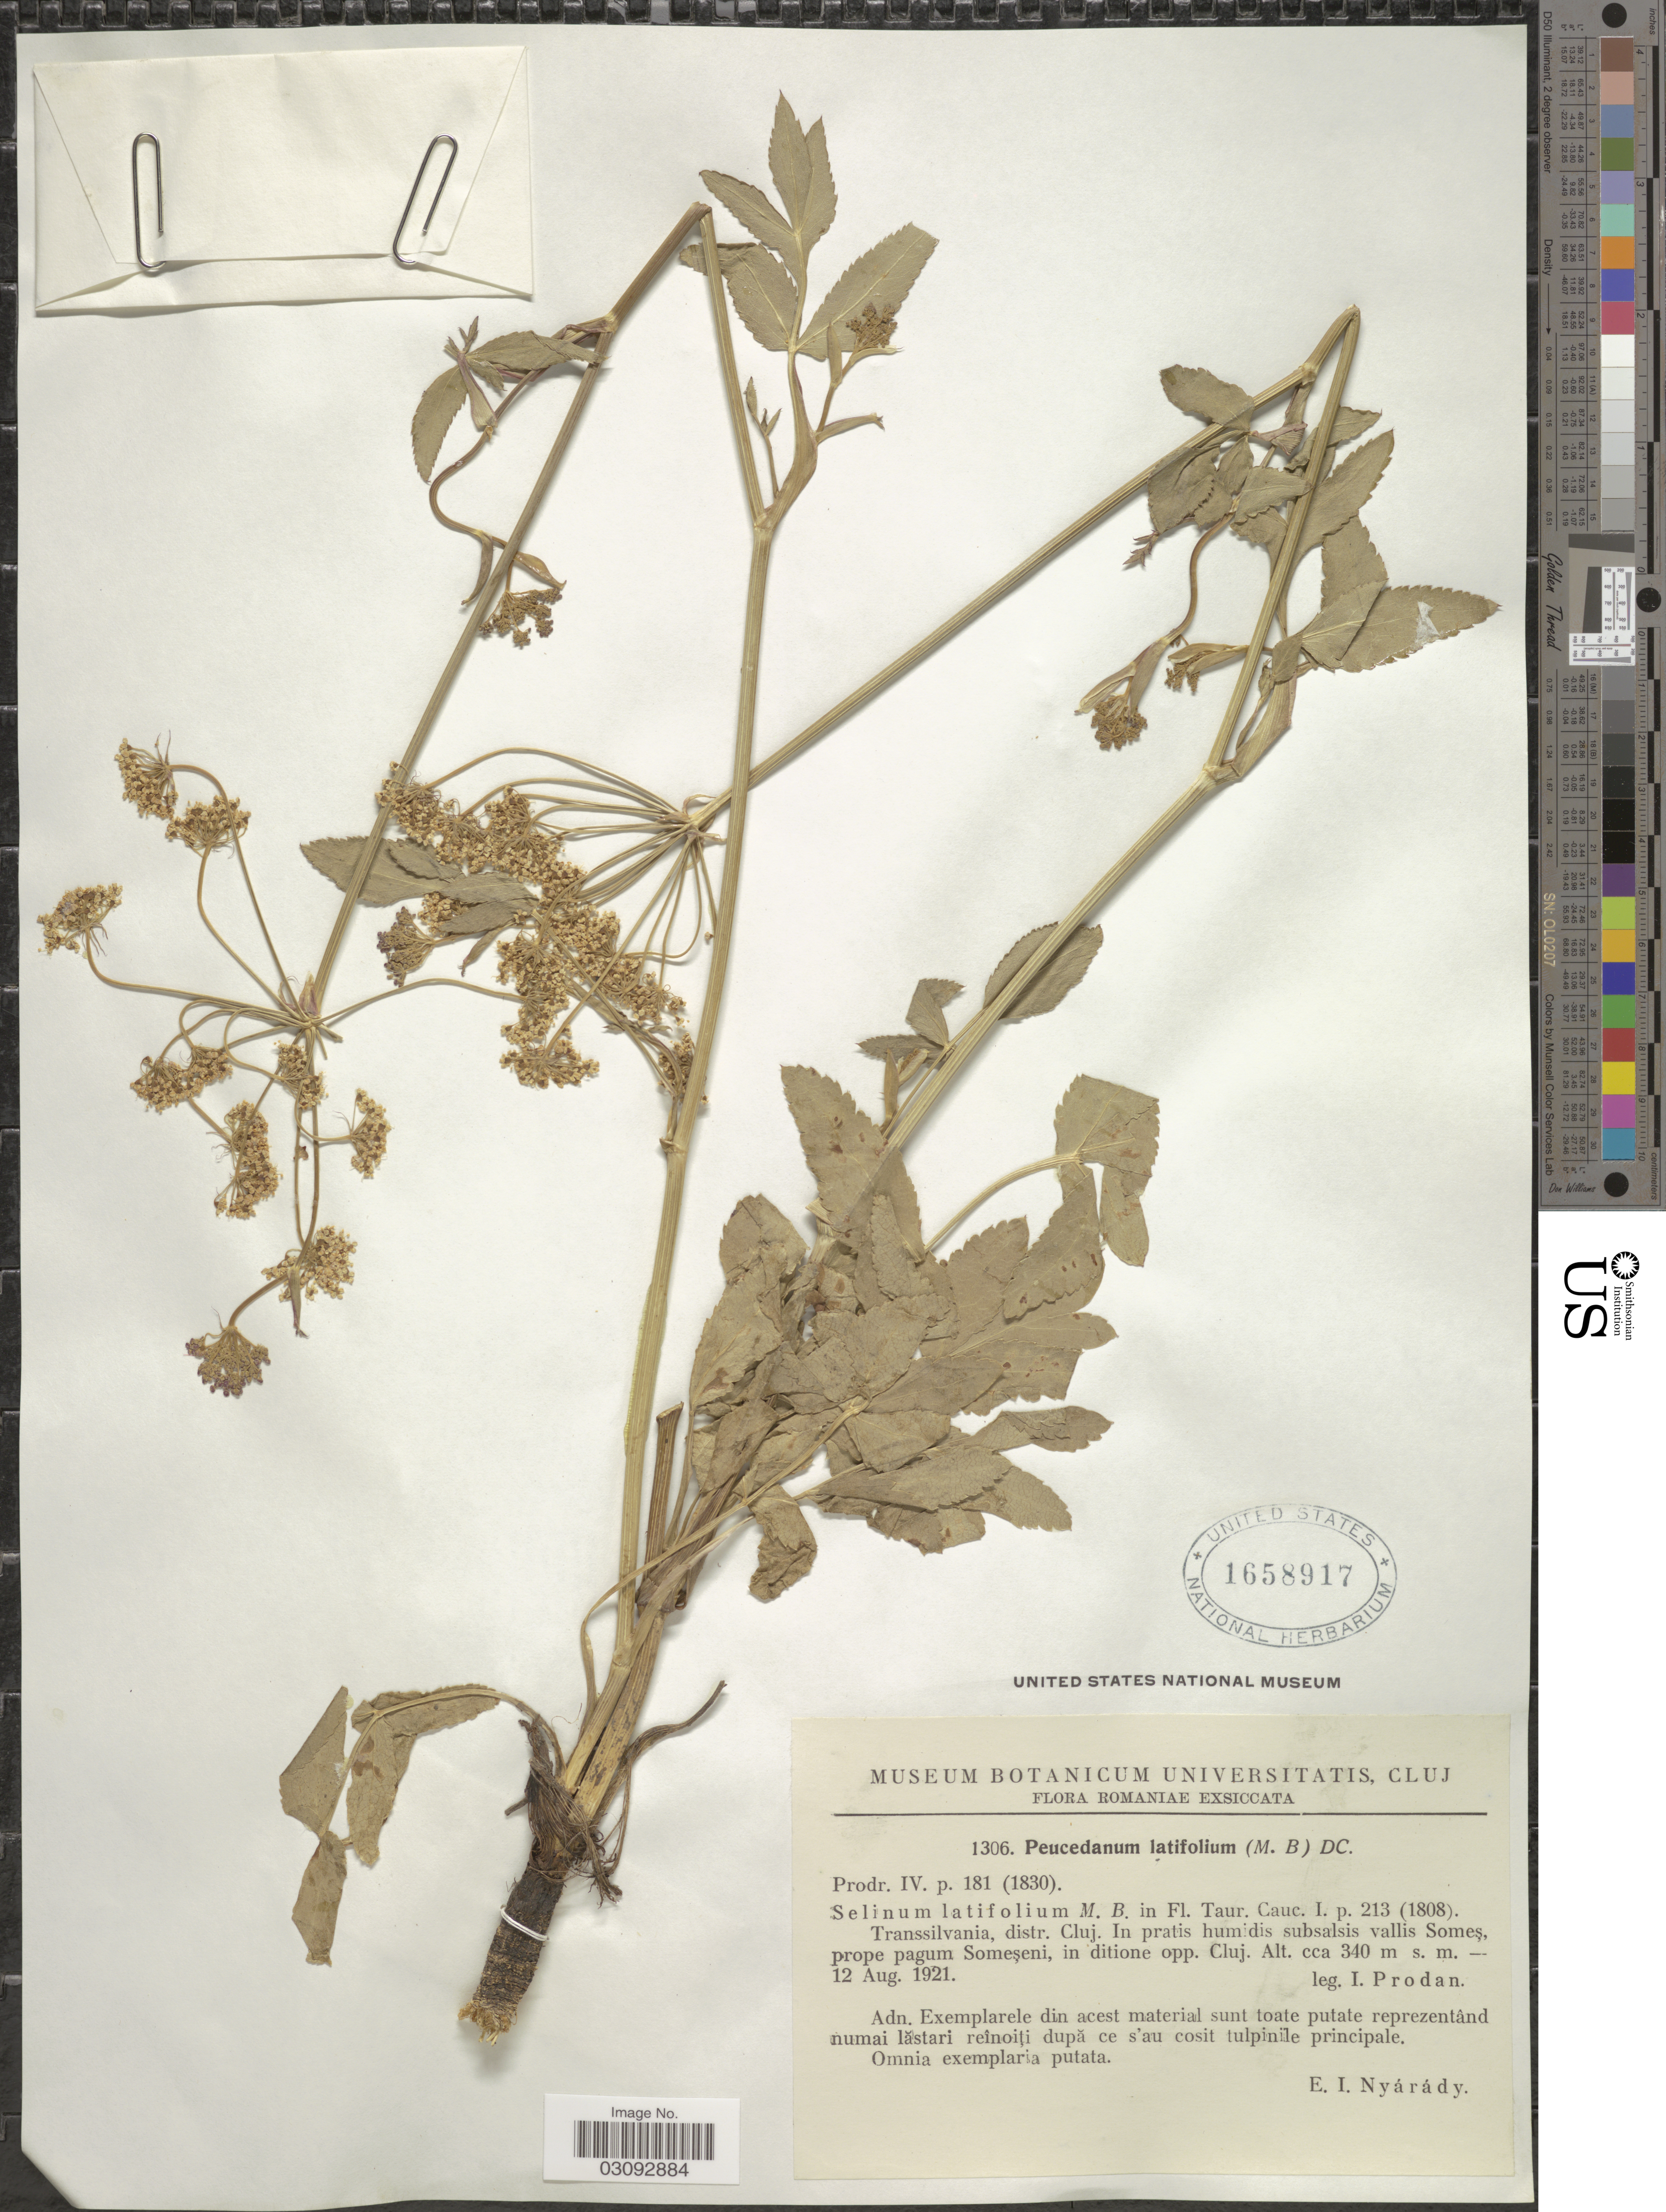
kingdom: Plantae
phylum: Tracheophyta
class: Magnoliopsida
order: Apiales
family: Apiaceae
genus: Peucedanum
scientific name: Peucedanum latifolium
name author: (M. Bieb.) DC.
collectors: I. Prodán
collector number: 1306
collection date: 1921-08-12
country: Romania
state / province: Cluj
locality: Transsilvania, distr. Cluj, In pratis humidis subsalsis vallis Somes, prope pagum Someseni, in ditione opp. Cluj.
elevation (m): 340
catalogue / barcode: US 1658917